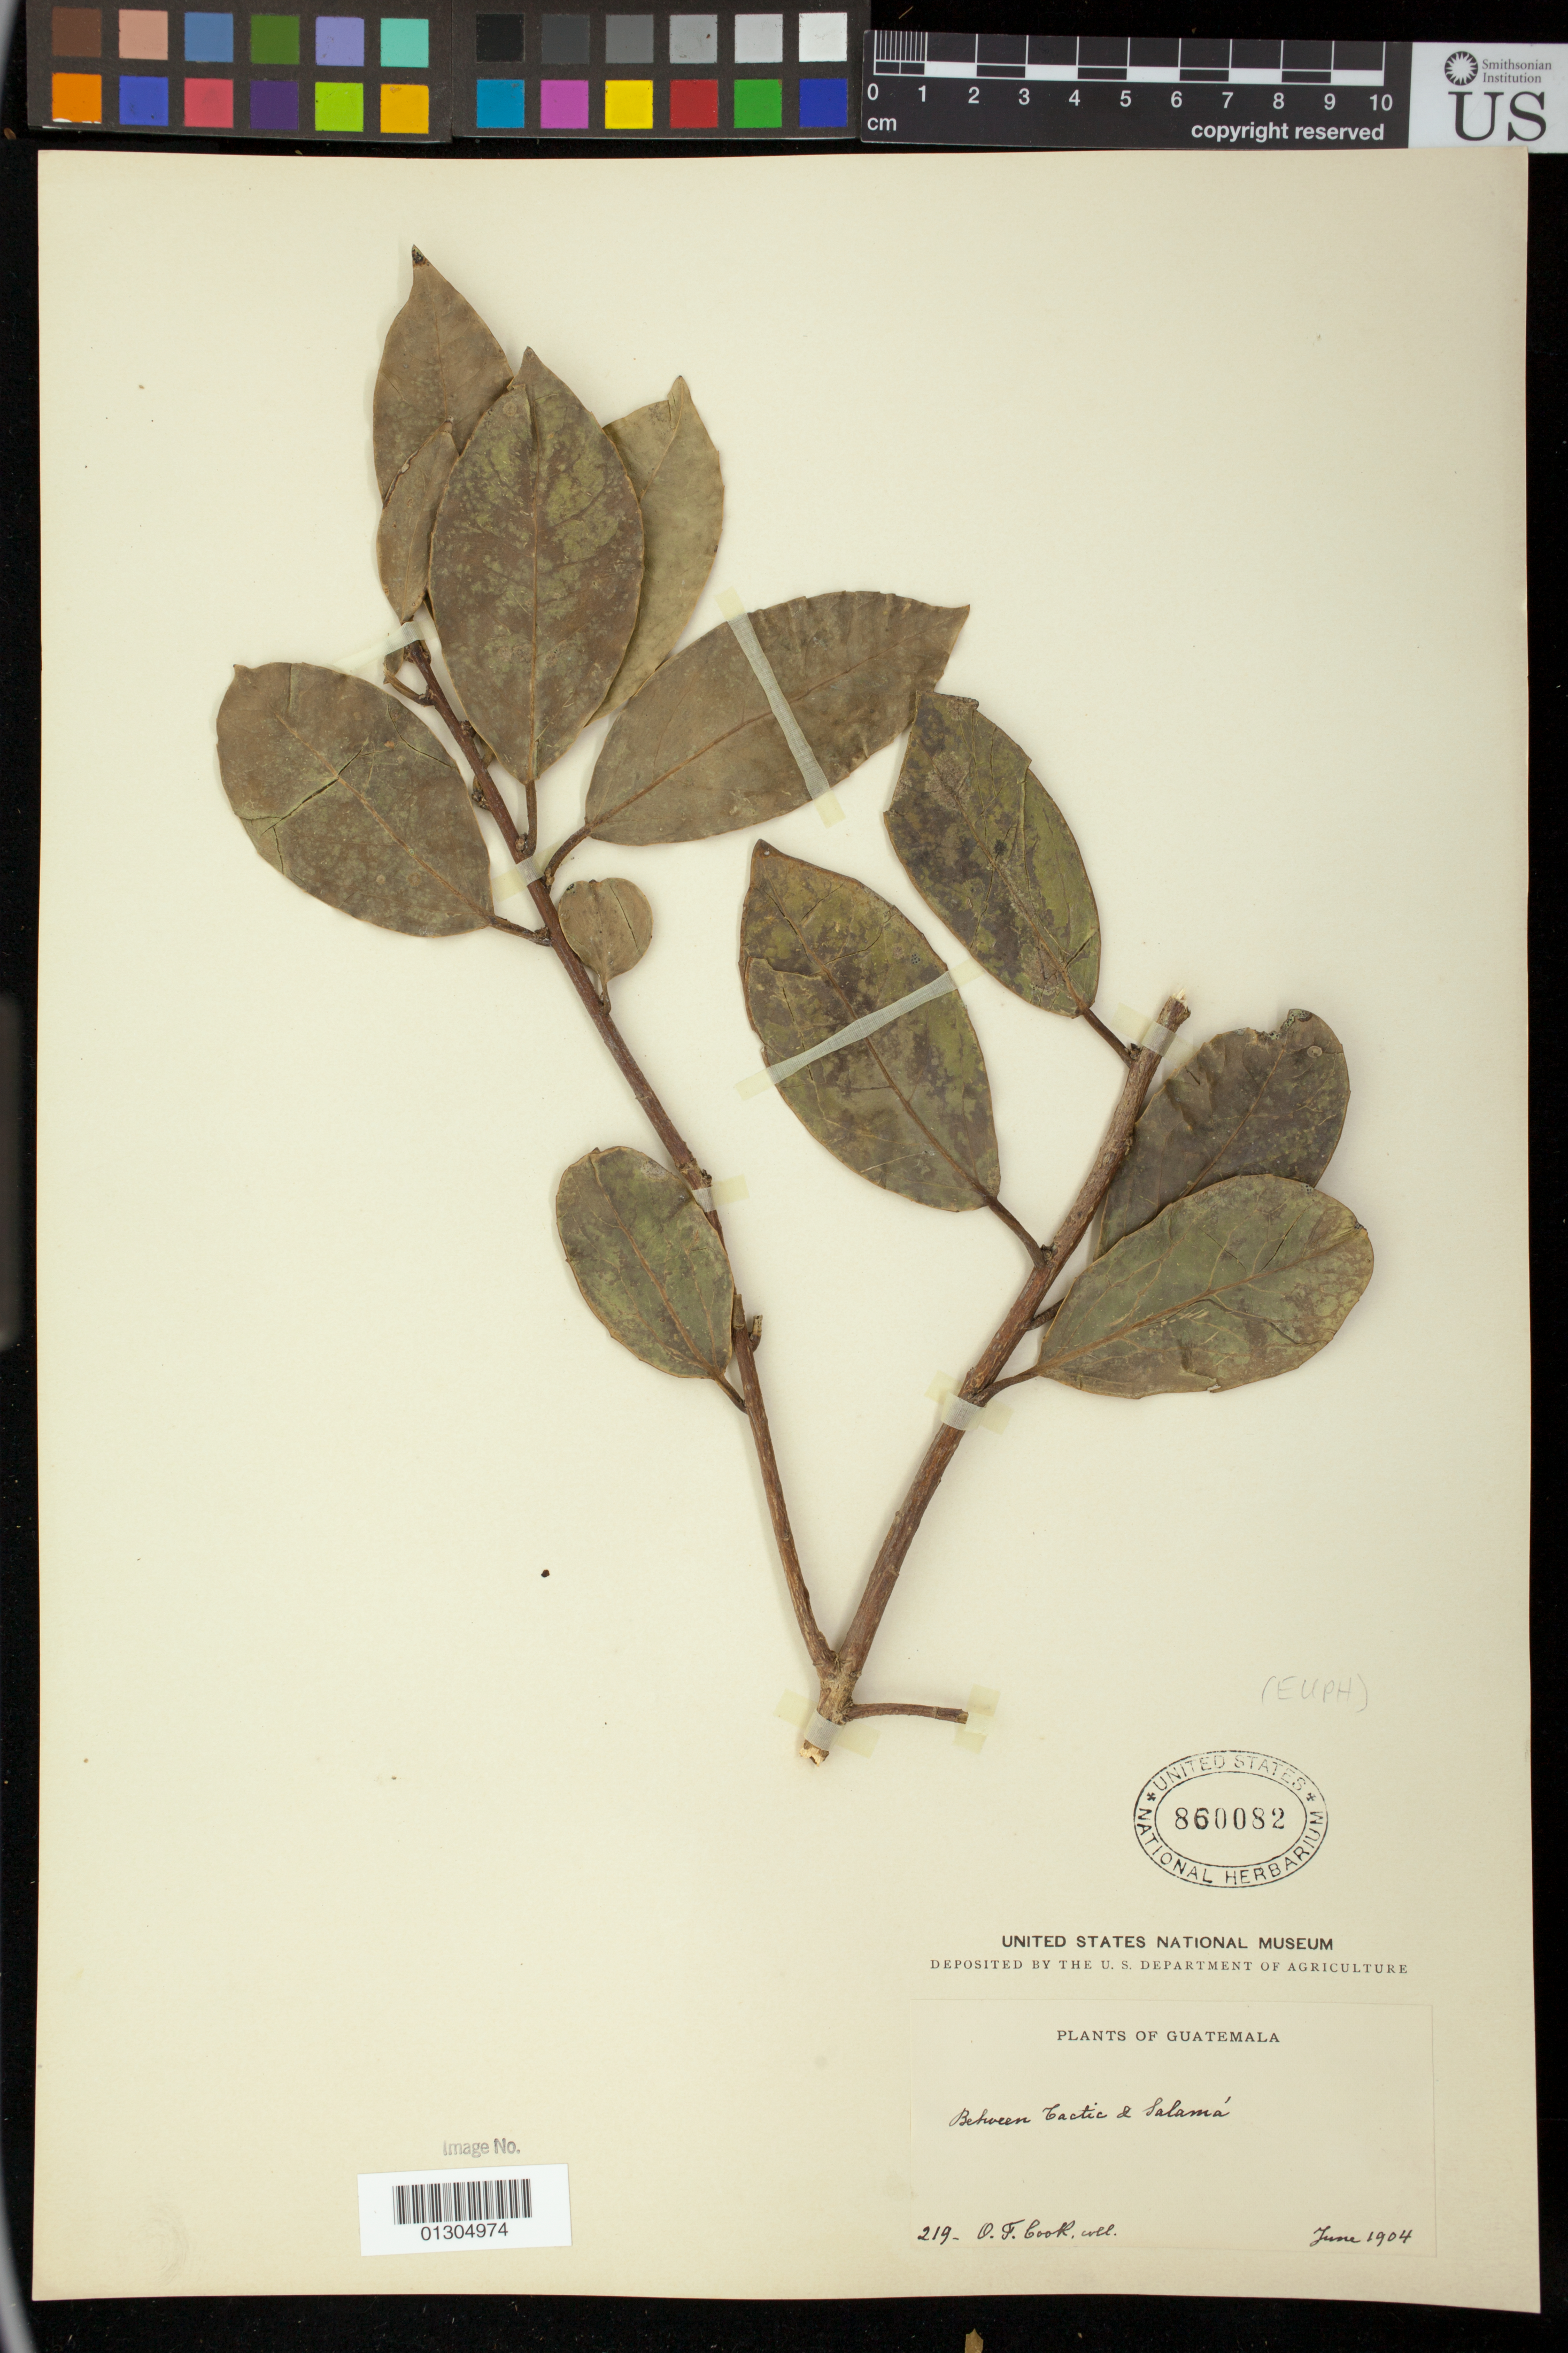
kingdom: Plantae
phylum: Tracheophyta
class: Magnoliopsida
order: Malpighiales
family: Euphorbiaceae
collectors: O. F. Cook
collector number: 219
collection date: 1904-06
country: Guatemala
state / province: Baja Verapaz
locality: Between Tactic and Salama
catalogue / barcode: US 860082